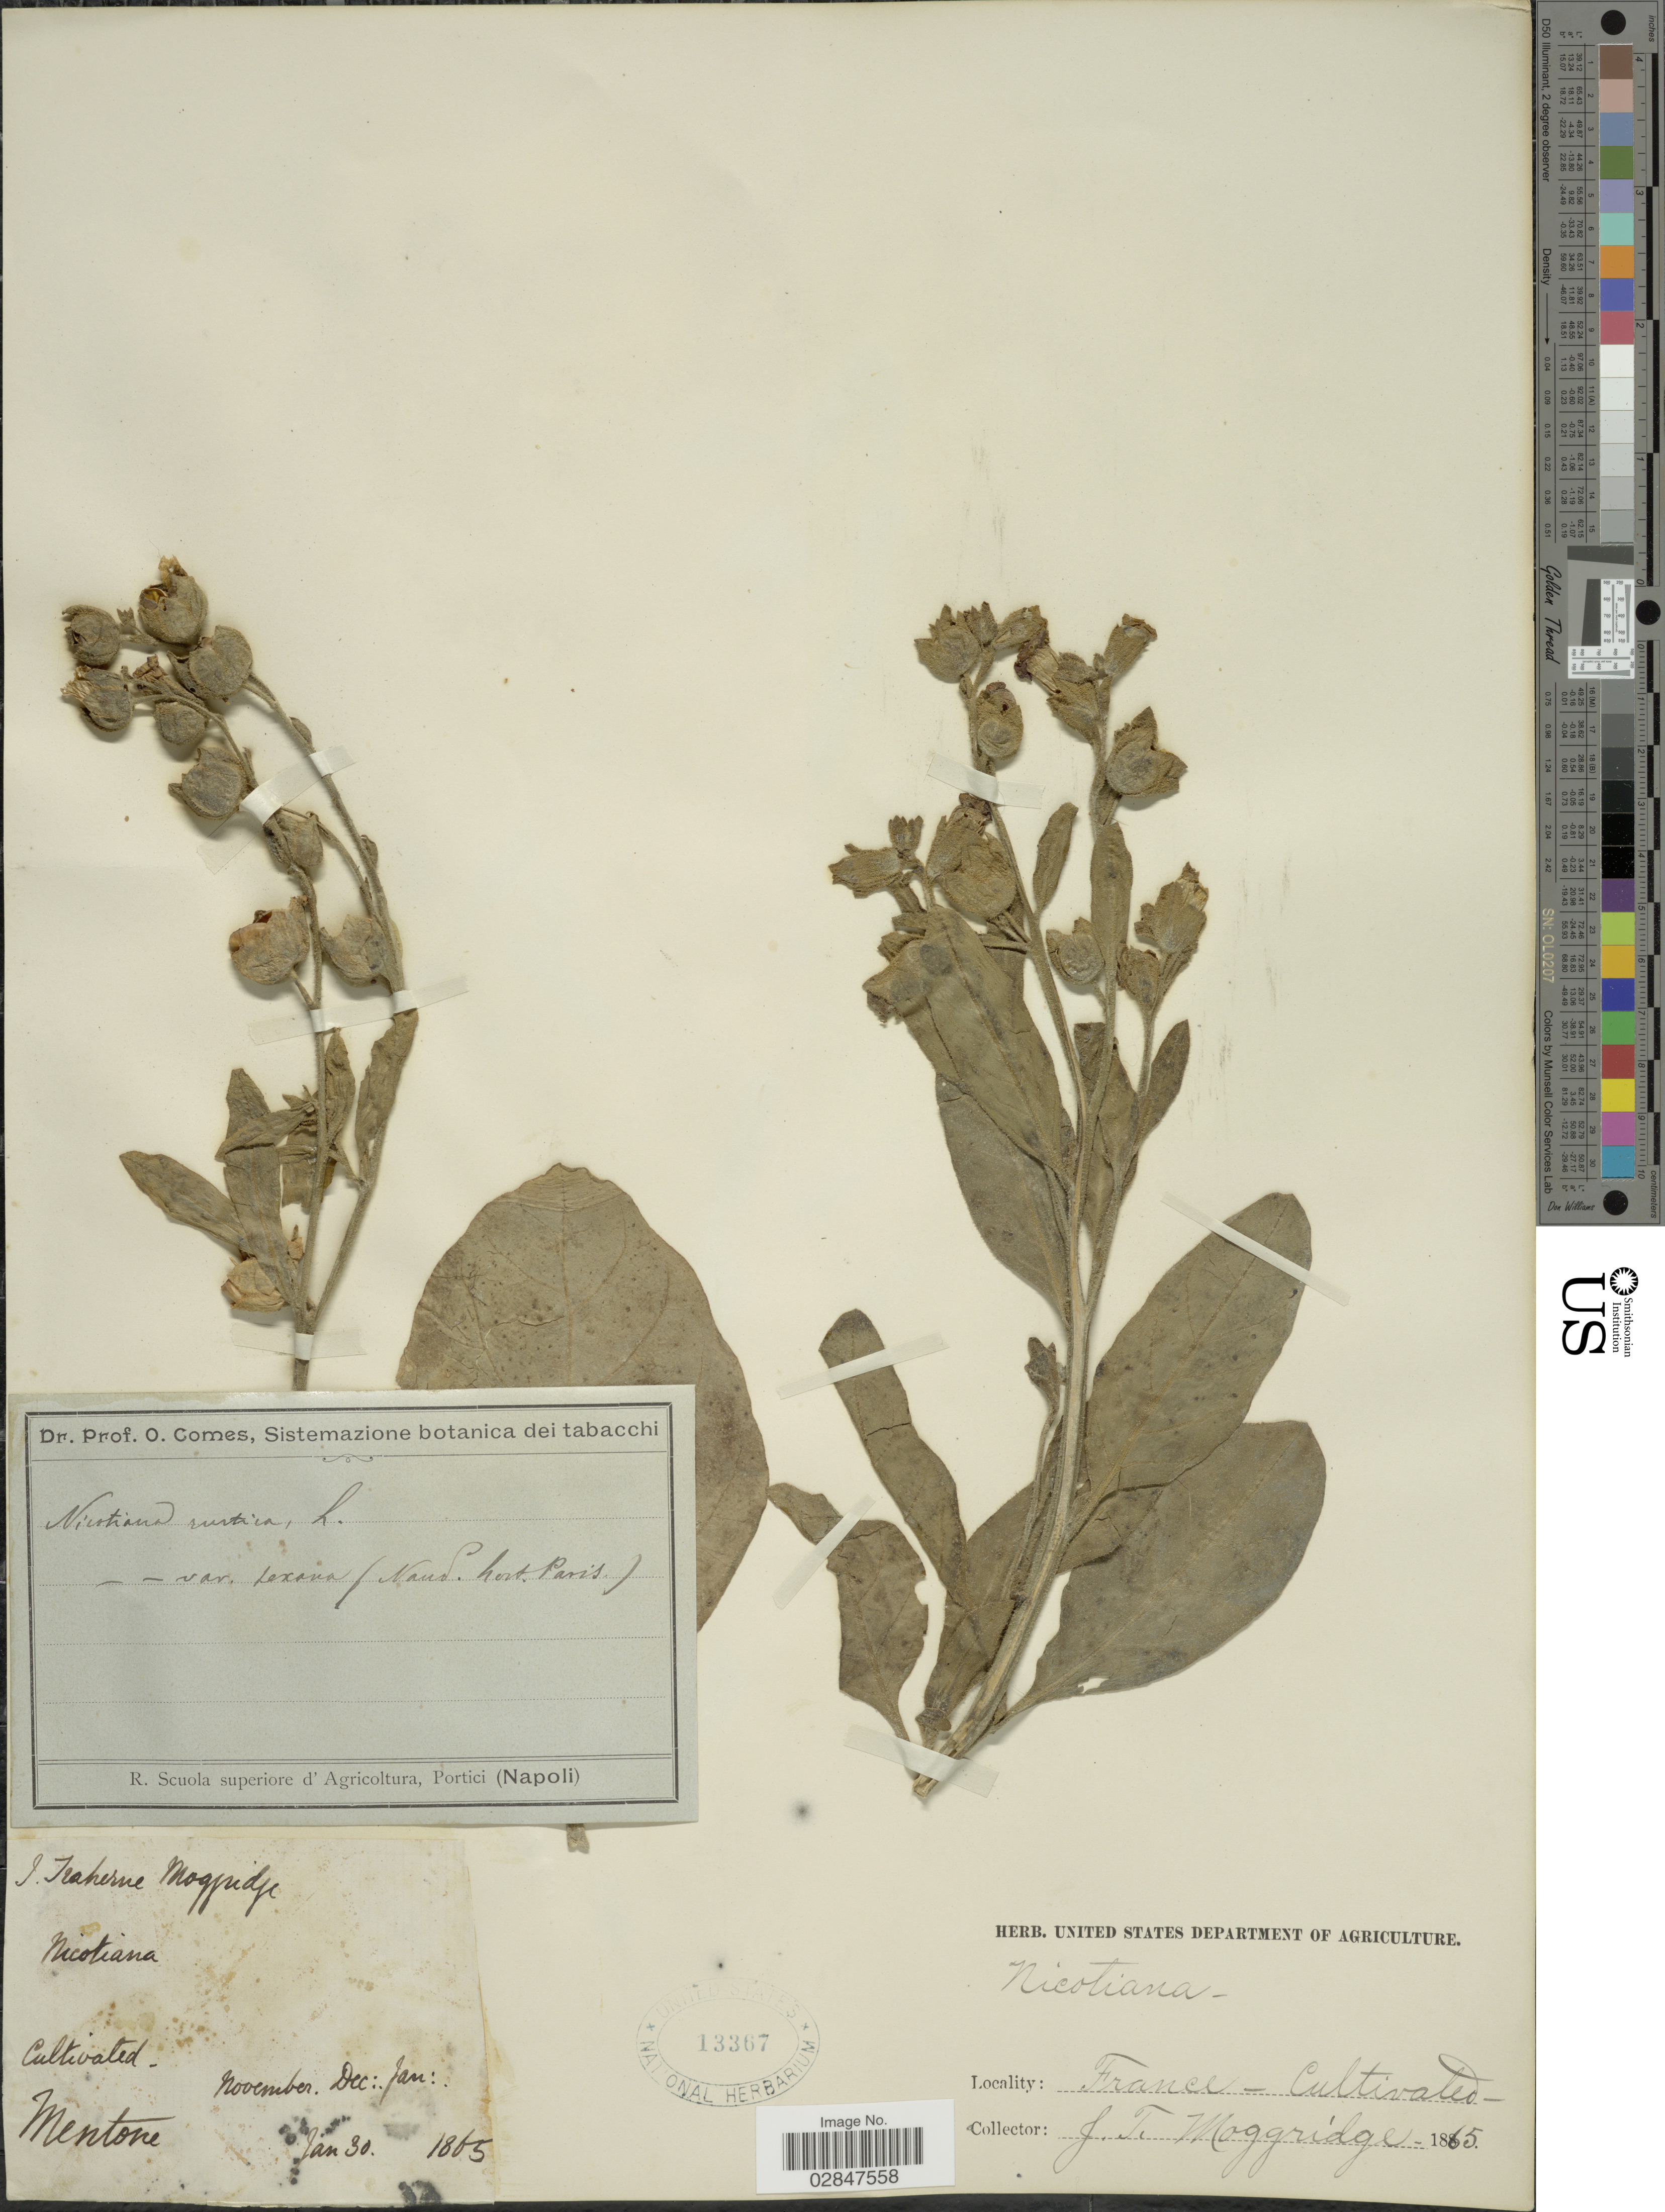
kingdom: Plantae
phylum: Tracheophyta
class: Magnoliopsida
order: Solanales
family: Solanaceae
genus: Nicotiana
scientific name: Nicotiana rustica var. texana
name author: (Maxim.) Comes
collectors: J. T. Moggridge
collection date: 1865-01-30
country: France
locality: Mentone.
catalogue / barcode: US 13367